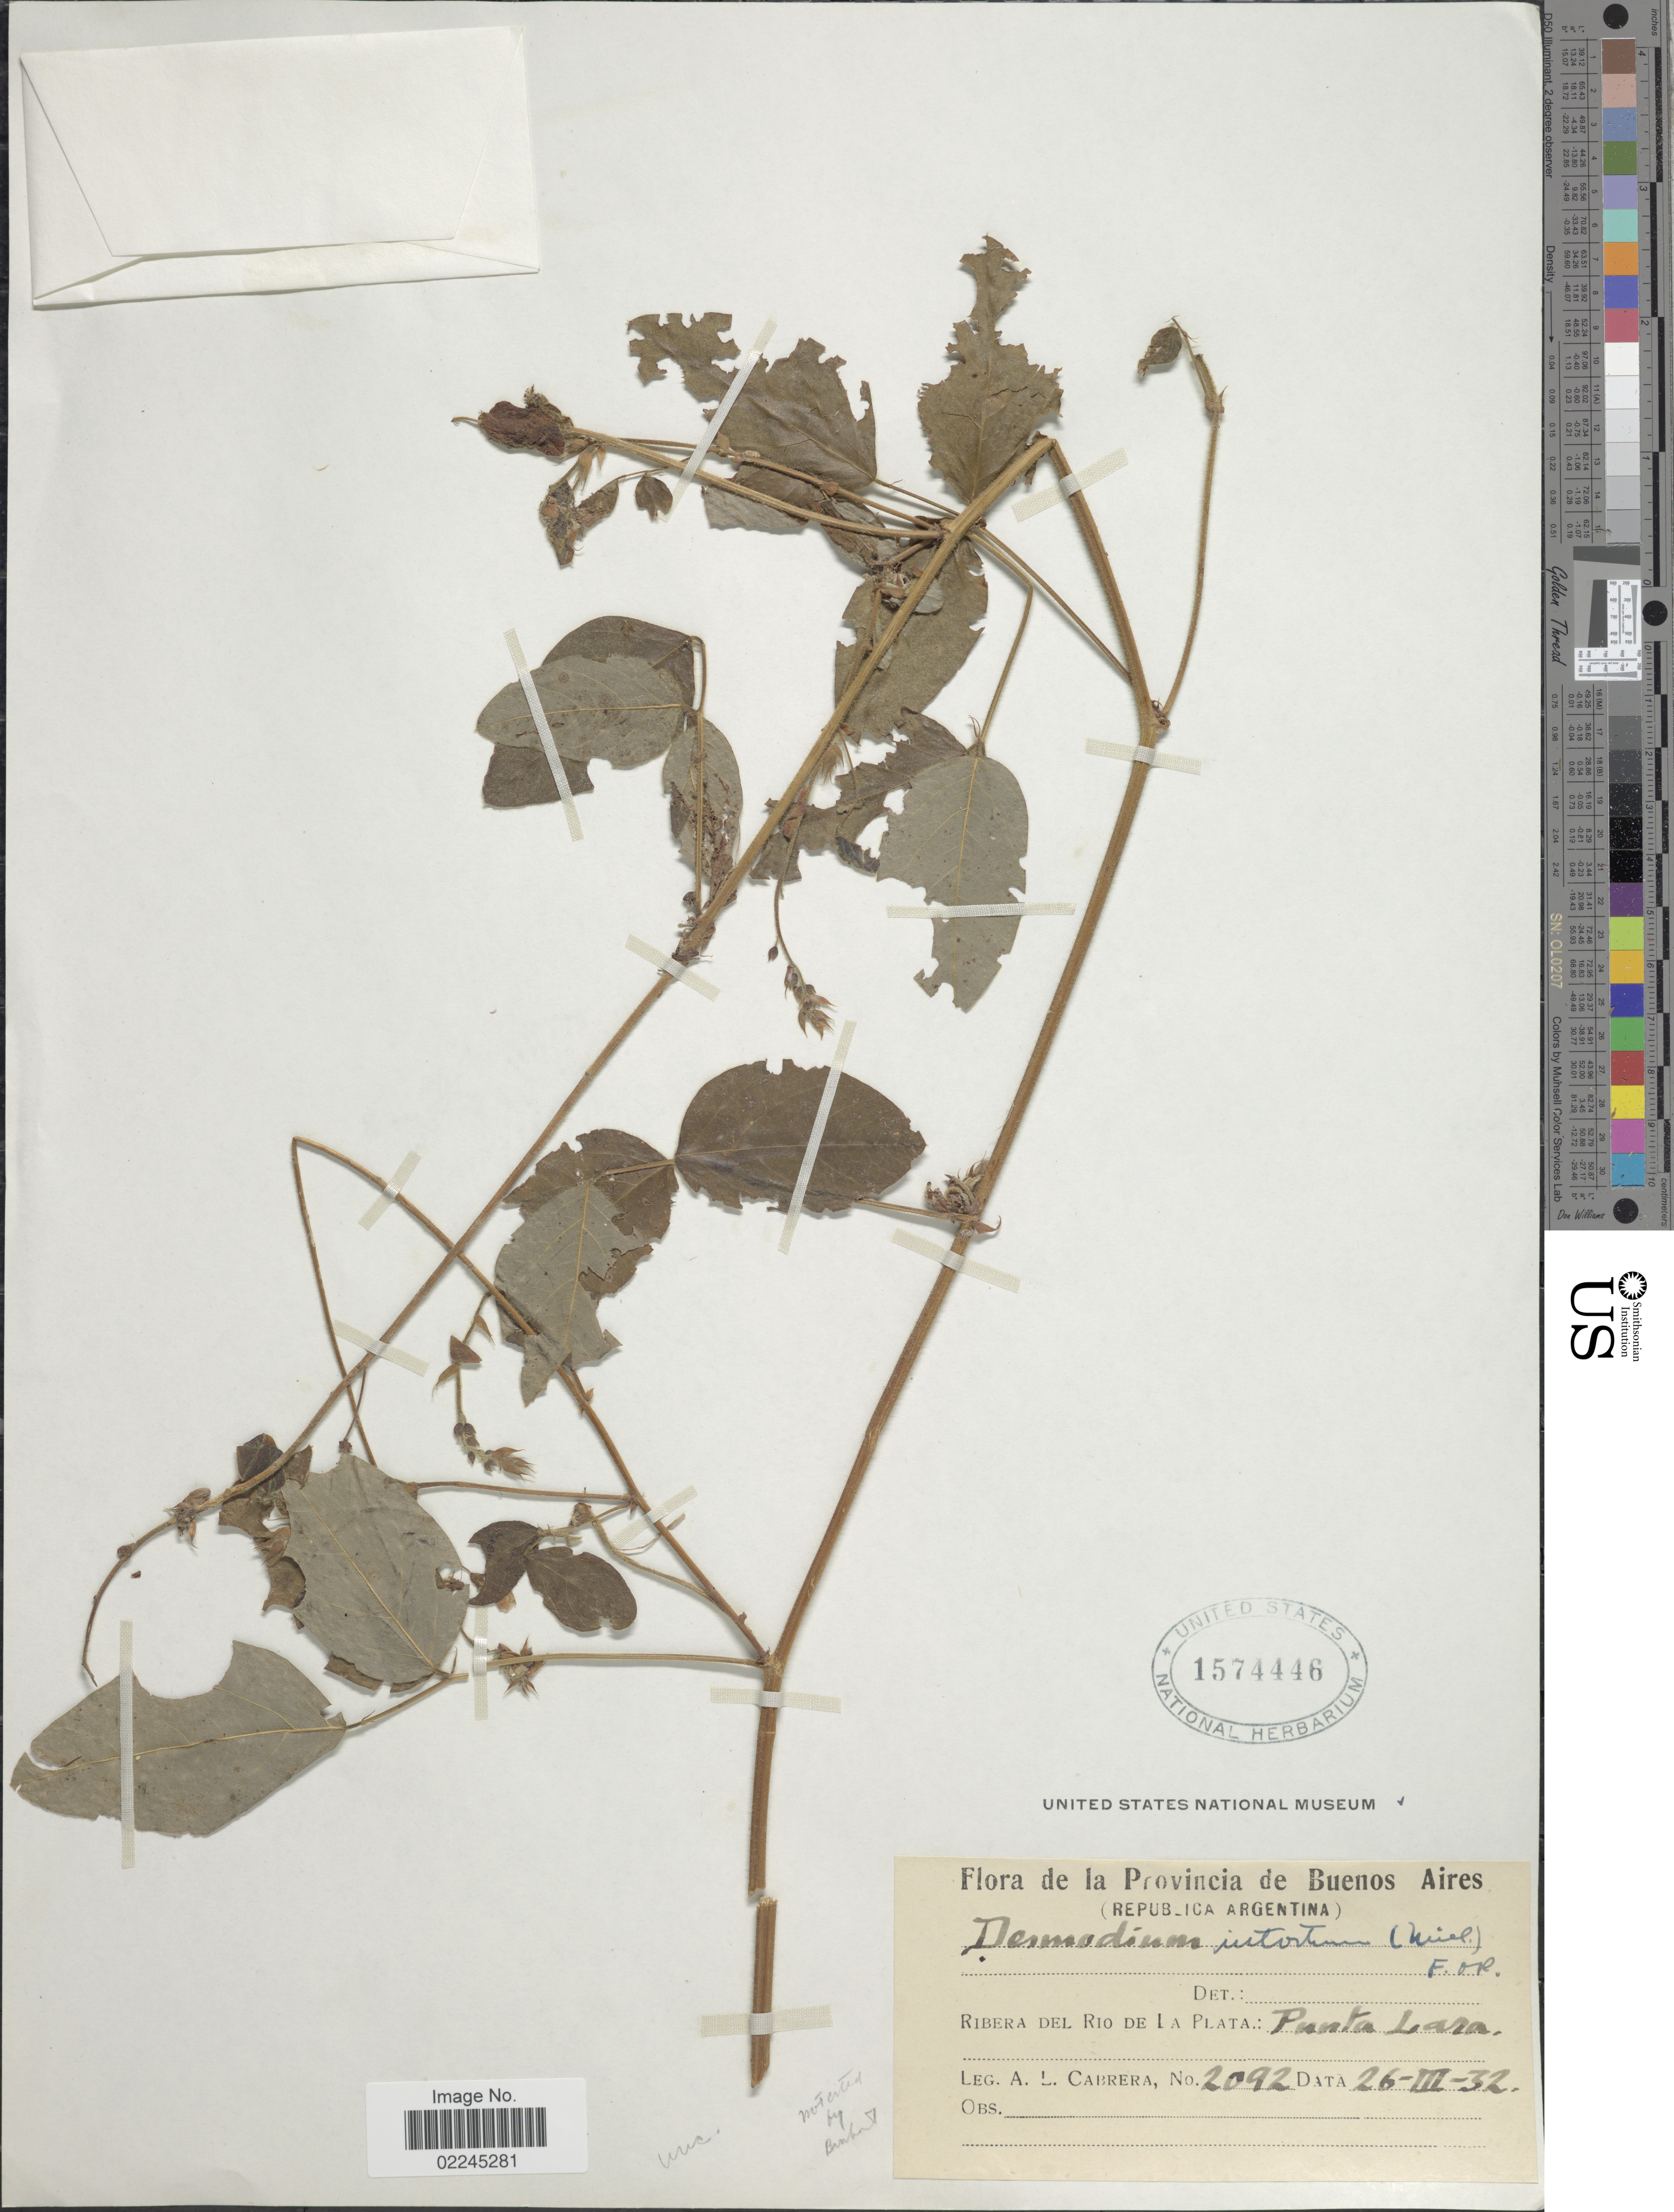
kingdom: Plantae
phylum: Tracheophyta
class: Magnoliopsida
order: Fabales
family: Fabaceae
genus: Desmodium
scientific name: Desmodium intortum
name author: (Mill.) Urb.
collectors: A. L. Cabrera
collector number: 2092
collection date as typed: Transcribed d/m/y: 26/3/32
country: Argentina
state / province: Buenos Aires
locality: Ribera del Rio de La Plata: Punta Lara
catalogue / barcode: US 1574446